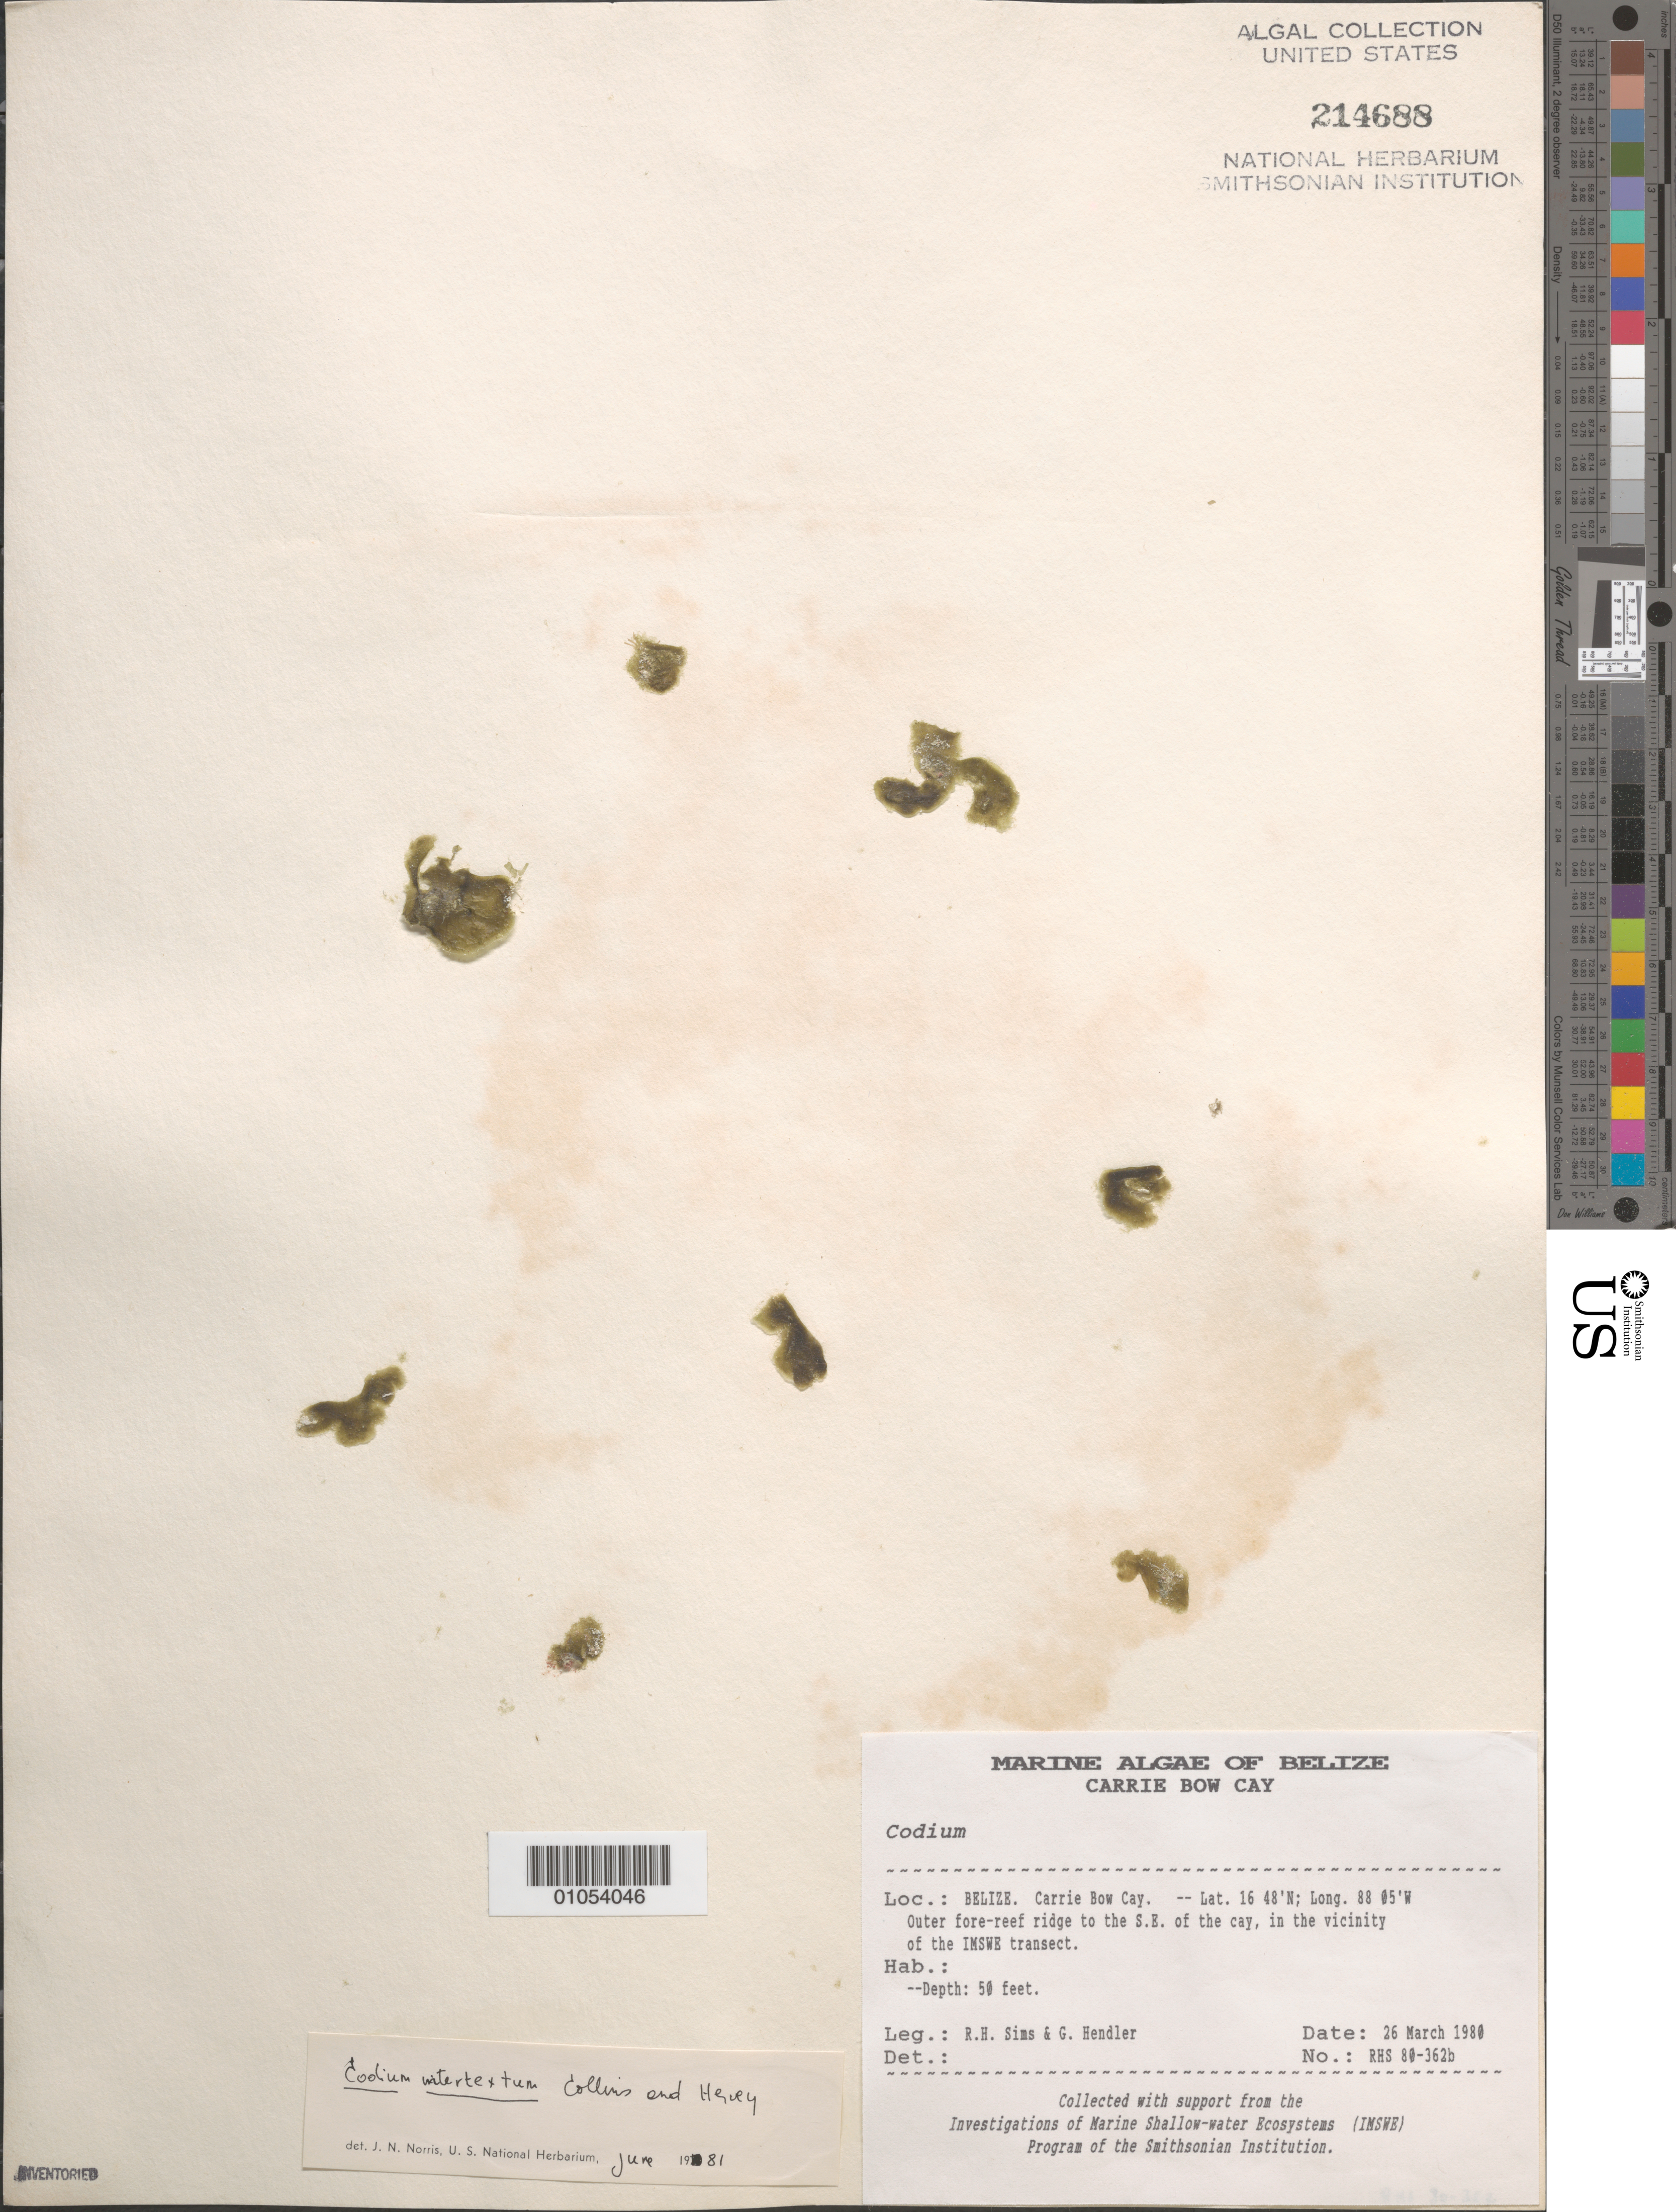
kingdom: Plantae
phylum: Chlorophyta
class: Ulvophyceae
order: Bryopsidales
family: Codiaceae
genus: Codium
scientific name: Codium intertextum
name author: Collins & Herv.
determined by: Norris, James N.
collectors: R. H. Sims & G. Hendler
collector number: RHS 80-362b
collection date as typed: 26 Mar 1980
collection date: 1980-03-26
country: Belize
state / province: Stann Creek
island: Carrie Bow Cay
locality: Outer fore-reef ridge to southeast of Carrie Bow Cay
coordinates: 16 48'N, 88 05'W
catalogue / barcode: US 214688